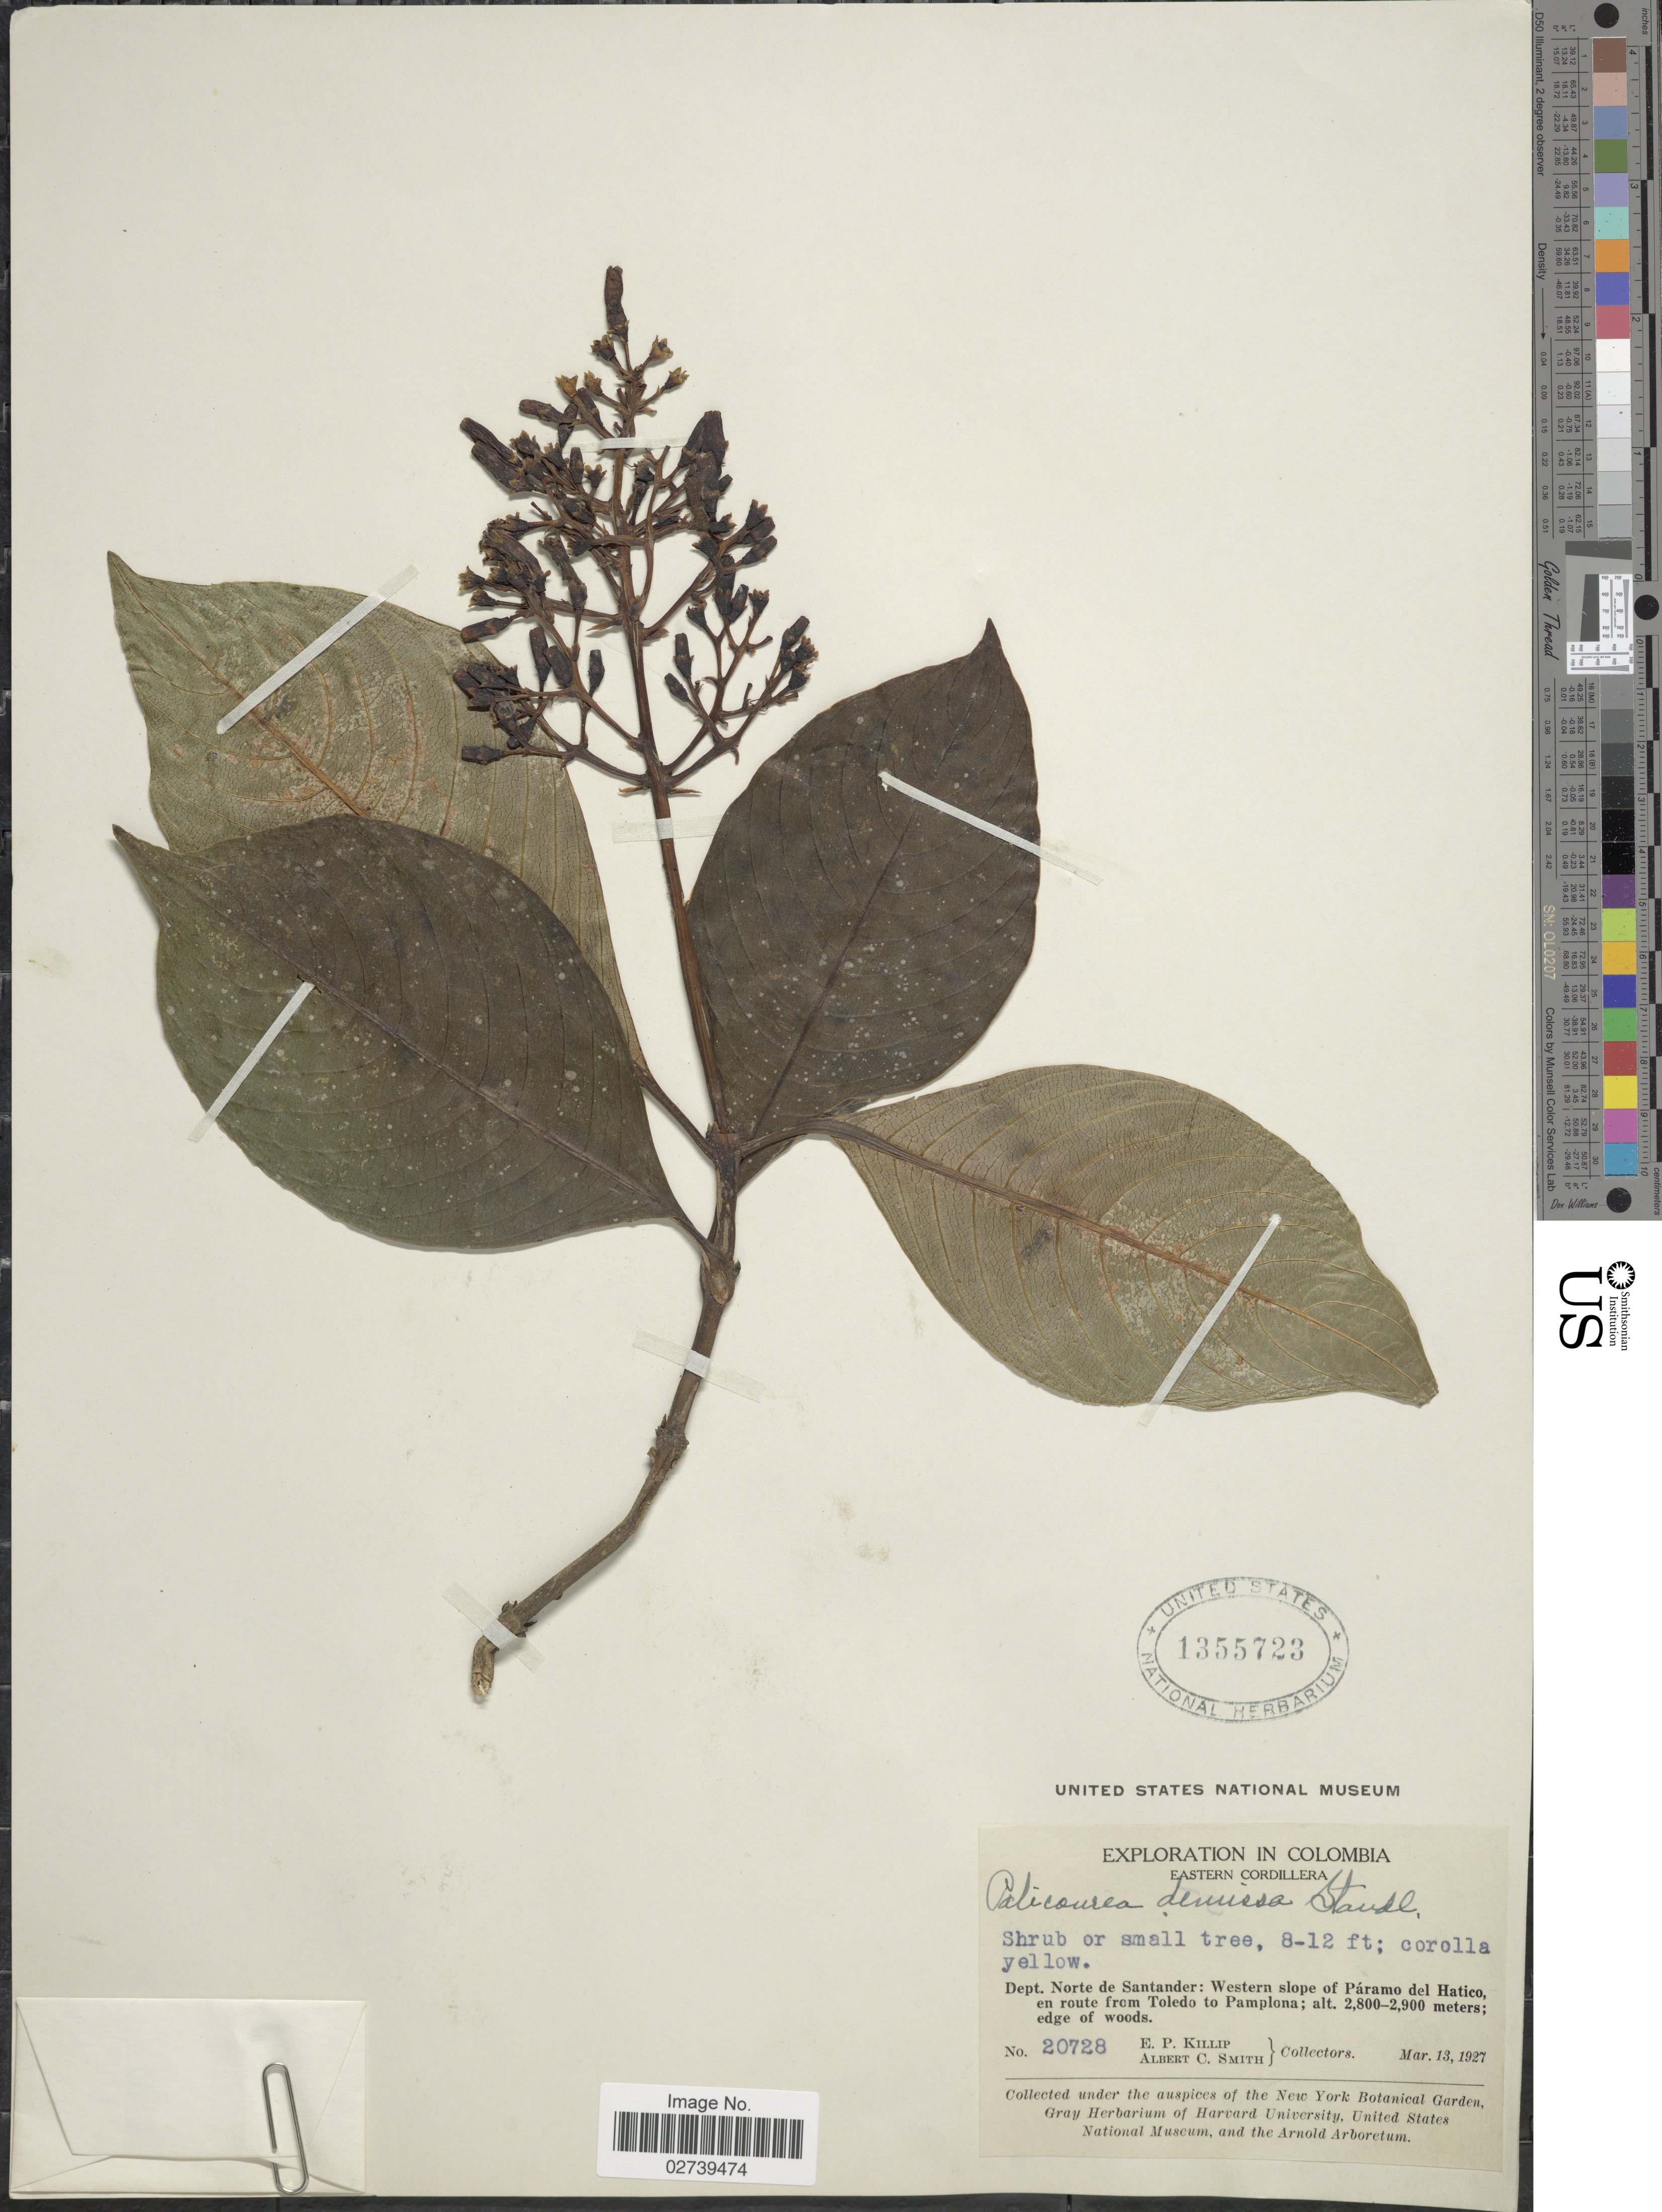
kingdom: Plantae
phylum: Tracheophyta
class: Magnoliopsida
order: Gentianales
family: Rubiaceae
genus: Palicourea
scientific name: Palicourea demissa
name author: Standl.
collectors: E. P. Killip & A. C. Smith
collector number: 20728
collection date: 1927-03-13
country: Colombia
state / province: Norte de Santander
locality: Western slope of Paramo del Hatico, en route from Toledo to Pamplona, Eastern Cordillera.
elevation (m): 2800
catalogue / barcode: US 1355723